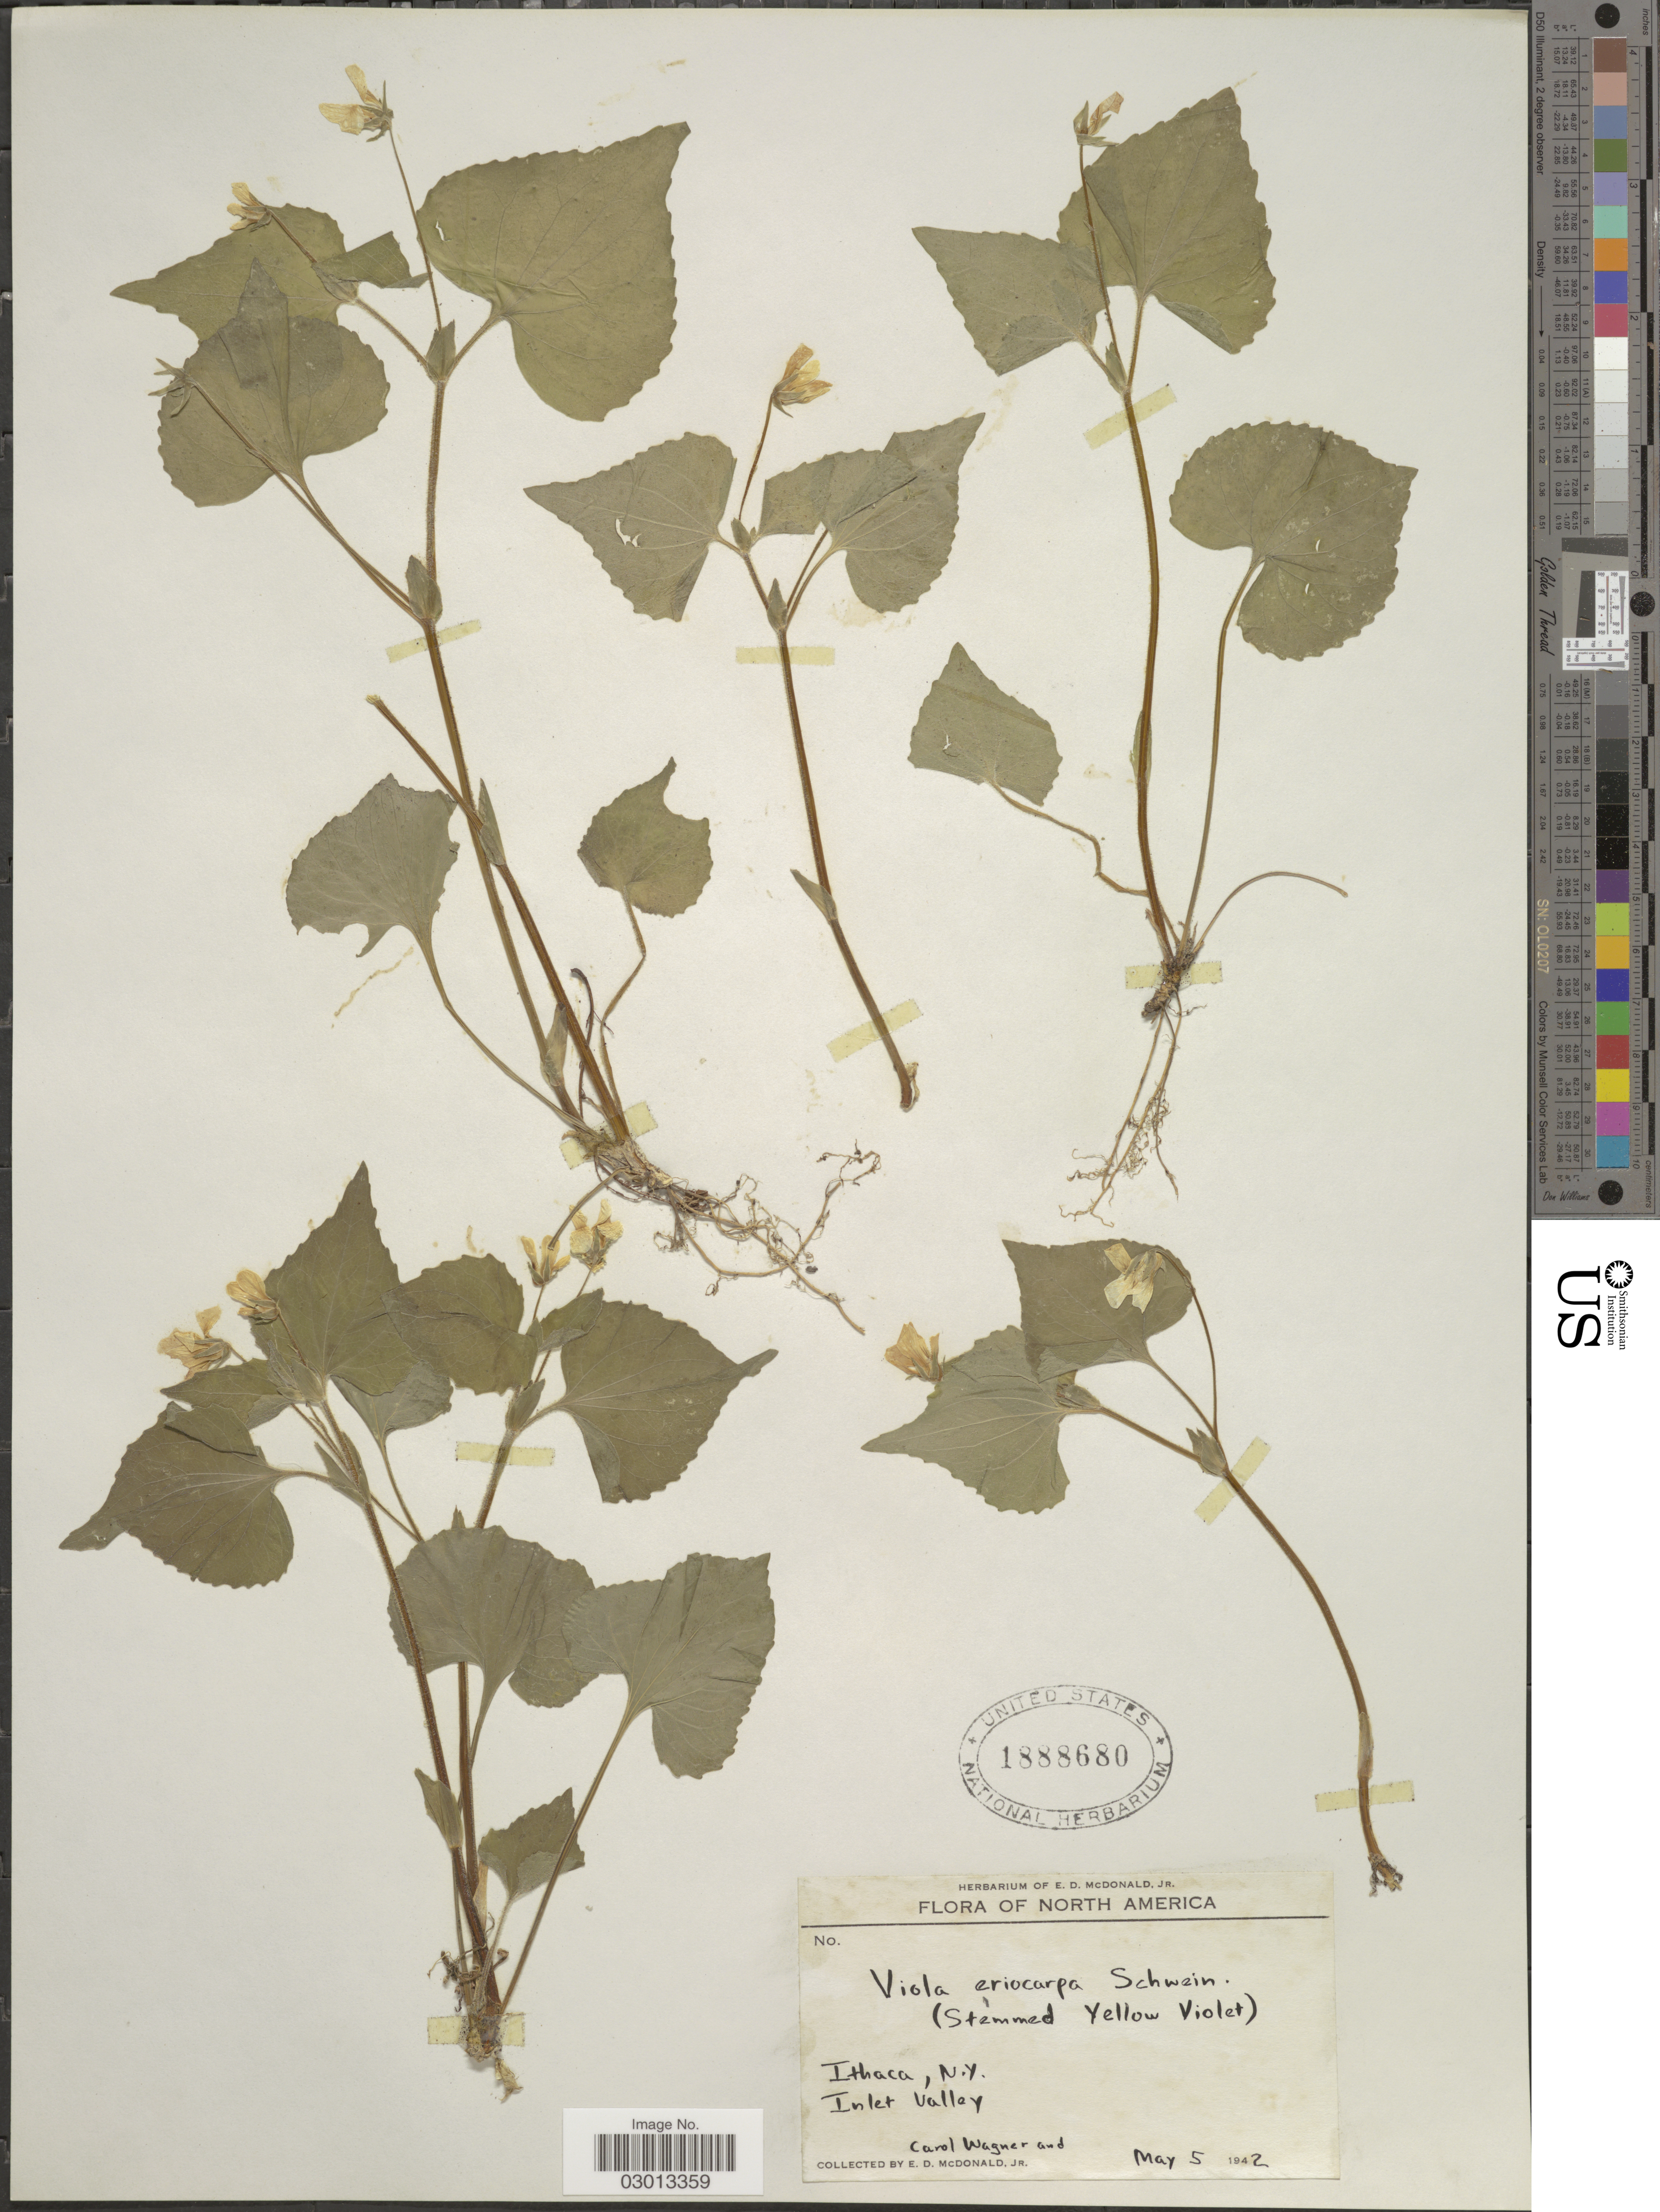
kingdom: Plantae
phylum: Tracheophyta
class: Magnoliopsida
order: Malpighiales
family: Violaceae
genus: Viola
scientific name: Viola pensylvanica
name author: Michx.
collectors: E. D. McDonald Jr. & C. Wagner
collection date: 1942-05-05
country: United States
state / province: New York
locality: Ithaca. Inlet Valley.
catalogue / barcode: US 1888680